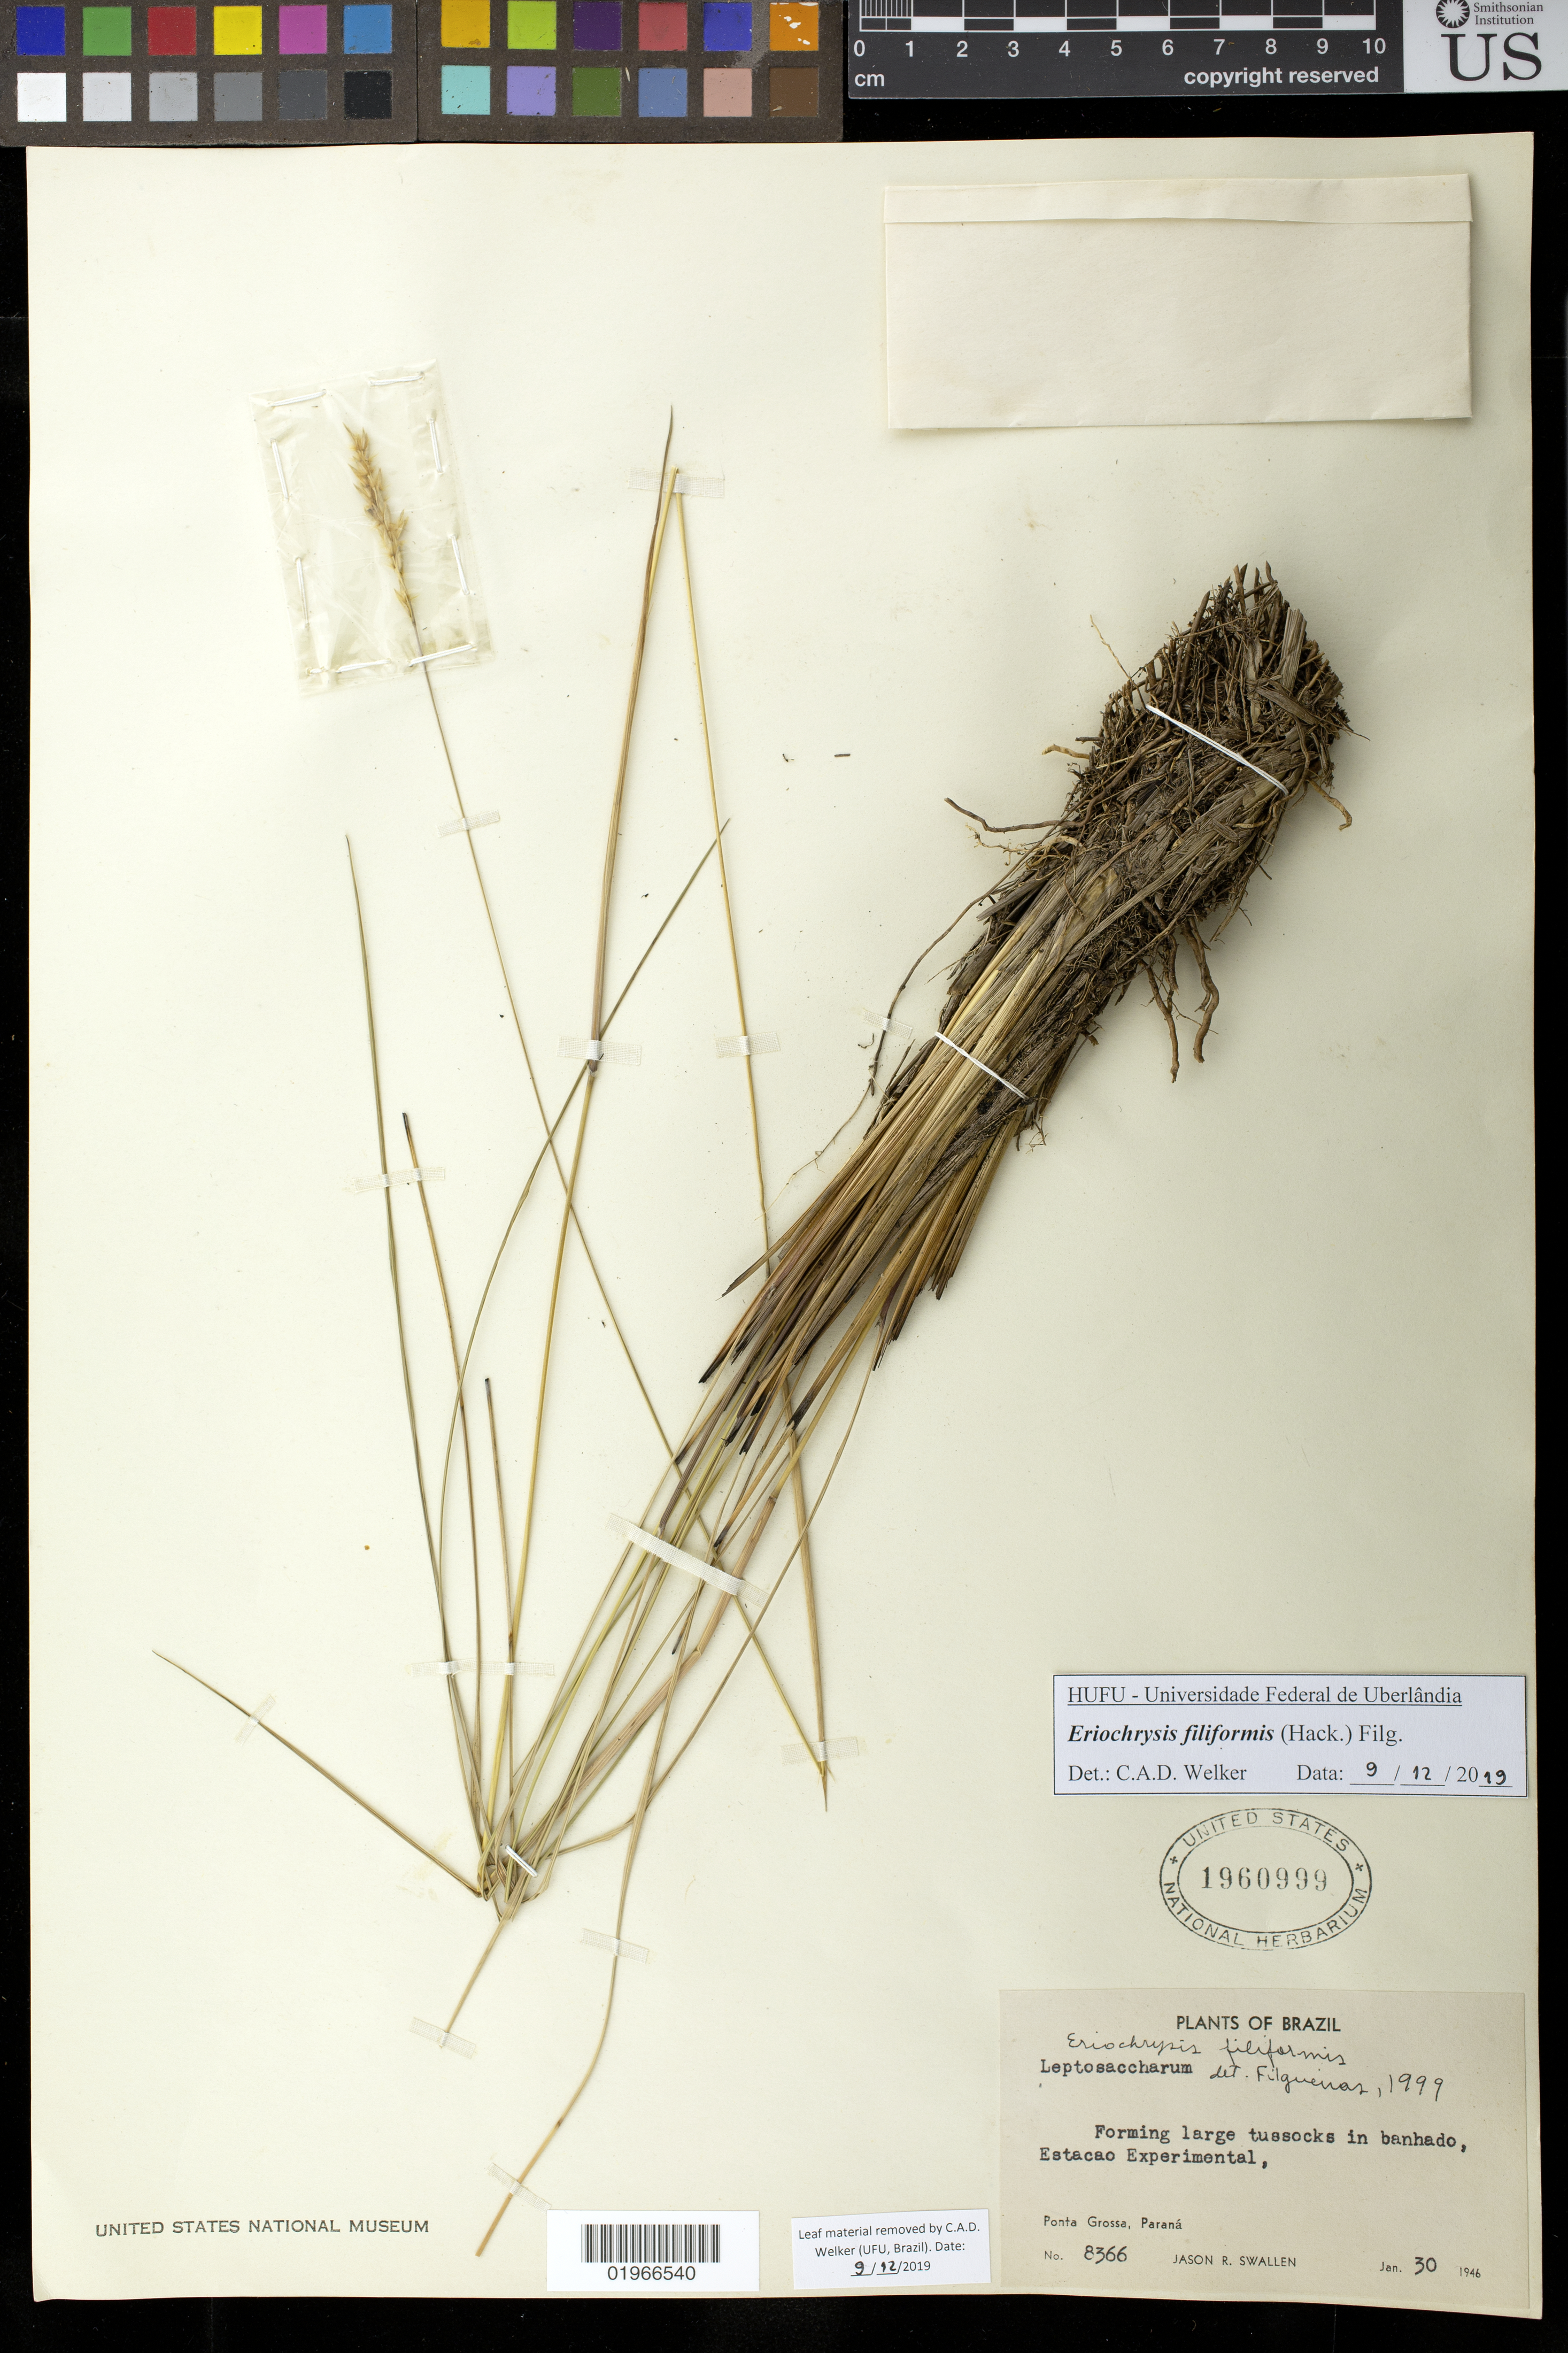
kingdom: Plantae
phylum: Tracheophyta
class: Liliopsida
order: Poales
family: Poaceae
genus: Eriochrysis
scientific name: Eriochrysis filiformis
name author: (Hack.) Filg.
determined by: Welker, C. A. D.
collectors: J. R. Swallen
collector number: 8366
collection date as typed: Jan. 30, 1946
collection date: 1946-01-30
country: Brazil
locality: Banhado, Estacao Experimental. Ponta Grossa. Parana.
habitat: Forming large tussocks.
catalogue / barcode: US 1960999